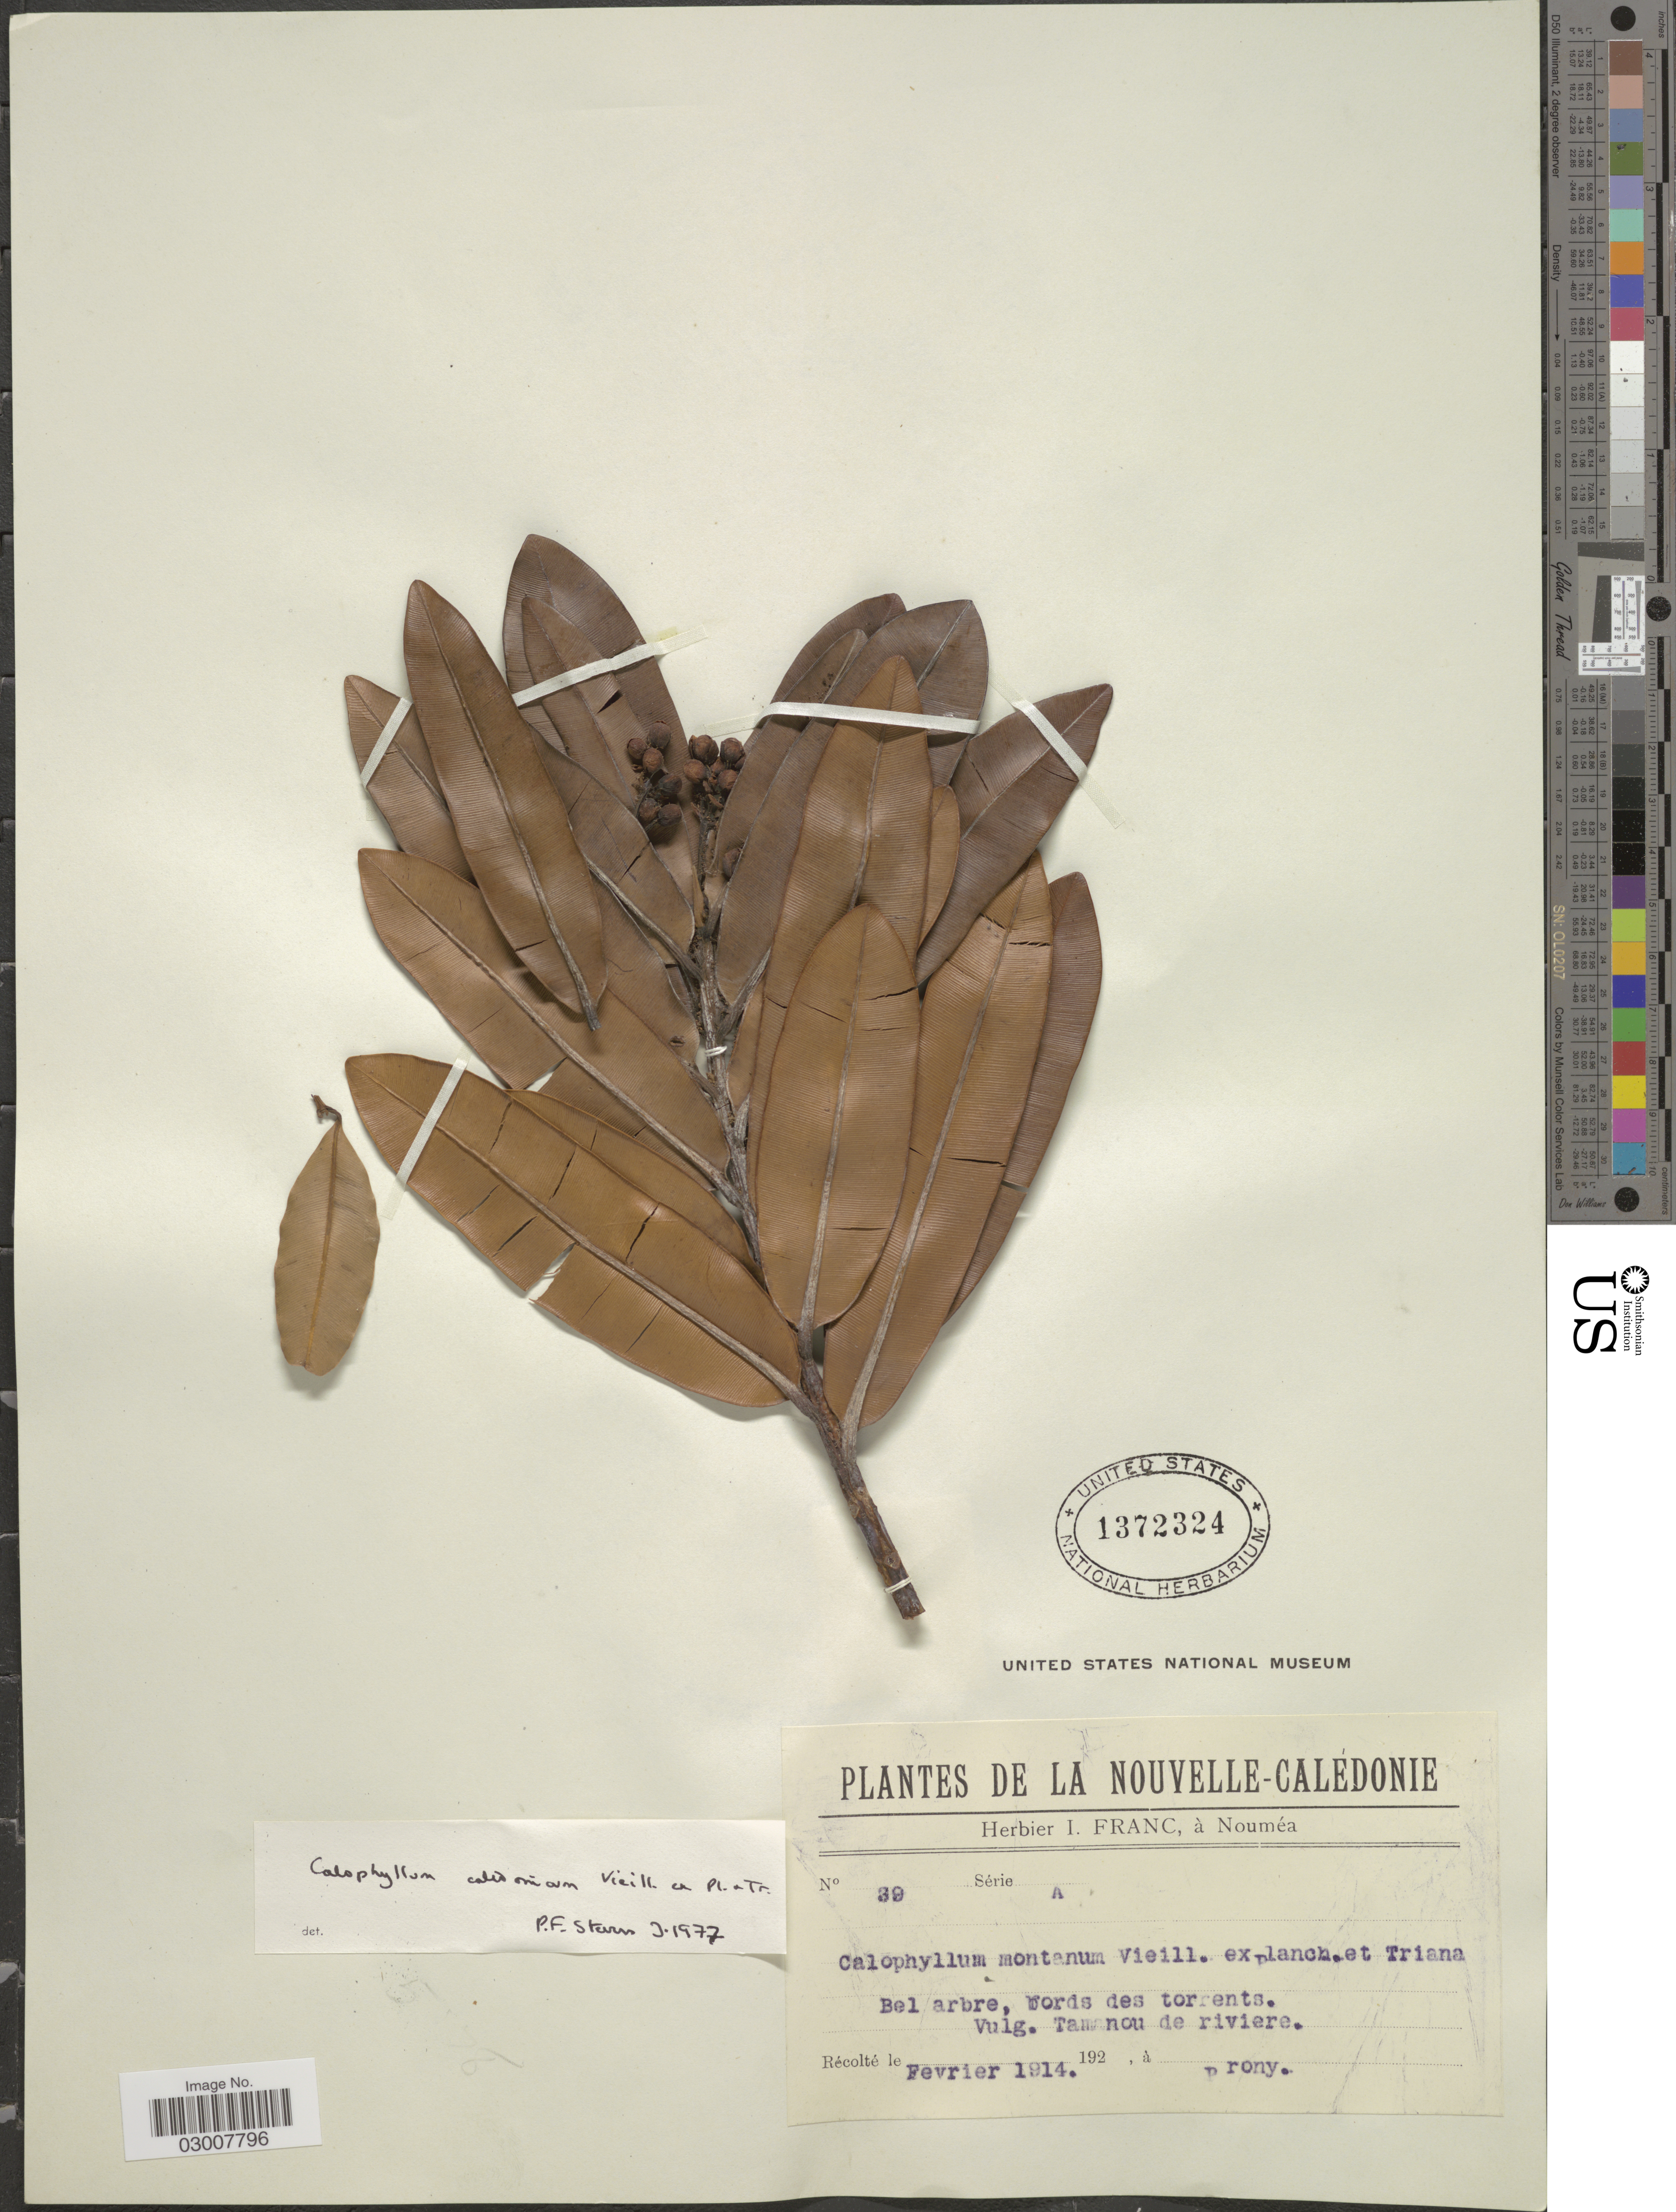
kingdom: Plantae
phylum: Tracheophyta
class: Magnoliopsida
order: Malpighiales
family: Calophyllaceae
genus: Calophyllum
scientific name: Calophyllum caledonicum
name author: Vieill. ex Planch. & Triana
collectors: -. Prony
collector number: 39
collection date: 1914-02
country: New Caledonia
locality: Nouvelle-Calédonie. Bal erbre, bords des torrents. Vulg. Tamanou de riviere.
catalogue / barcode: US 1372324